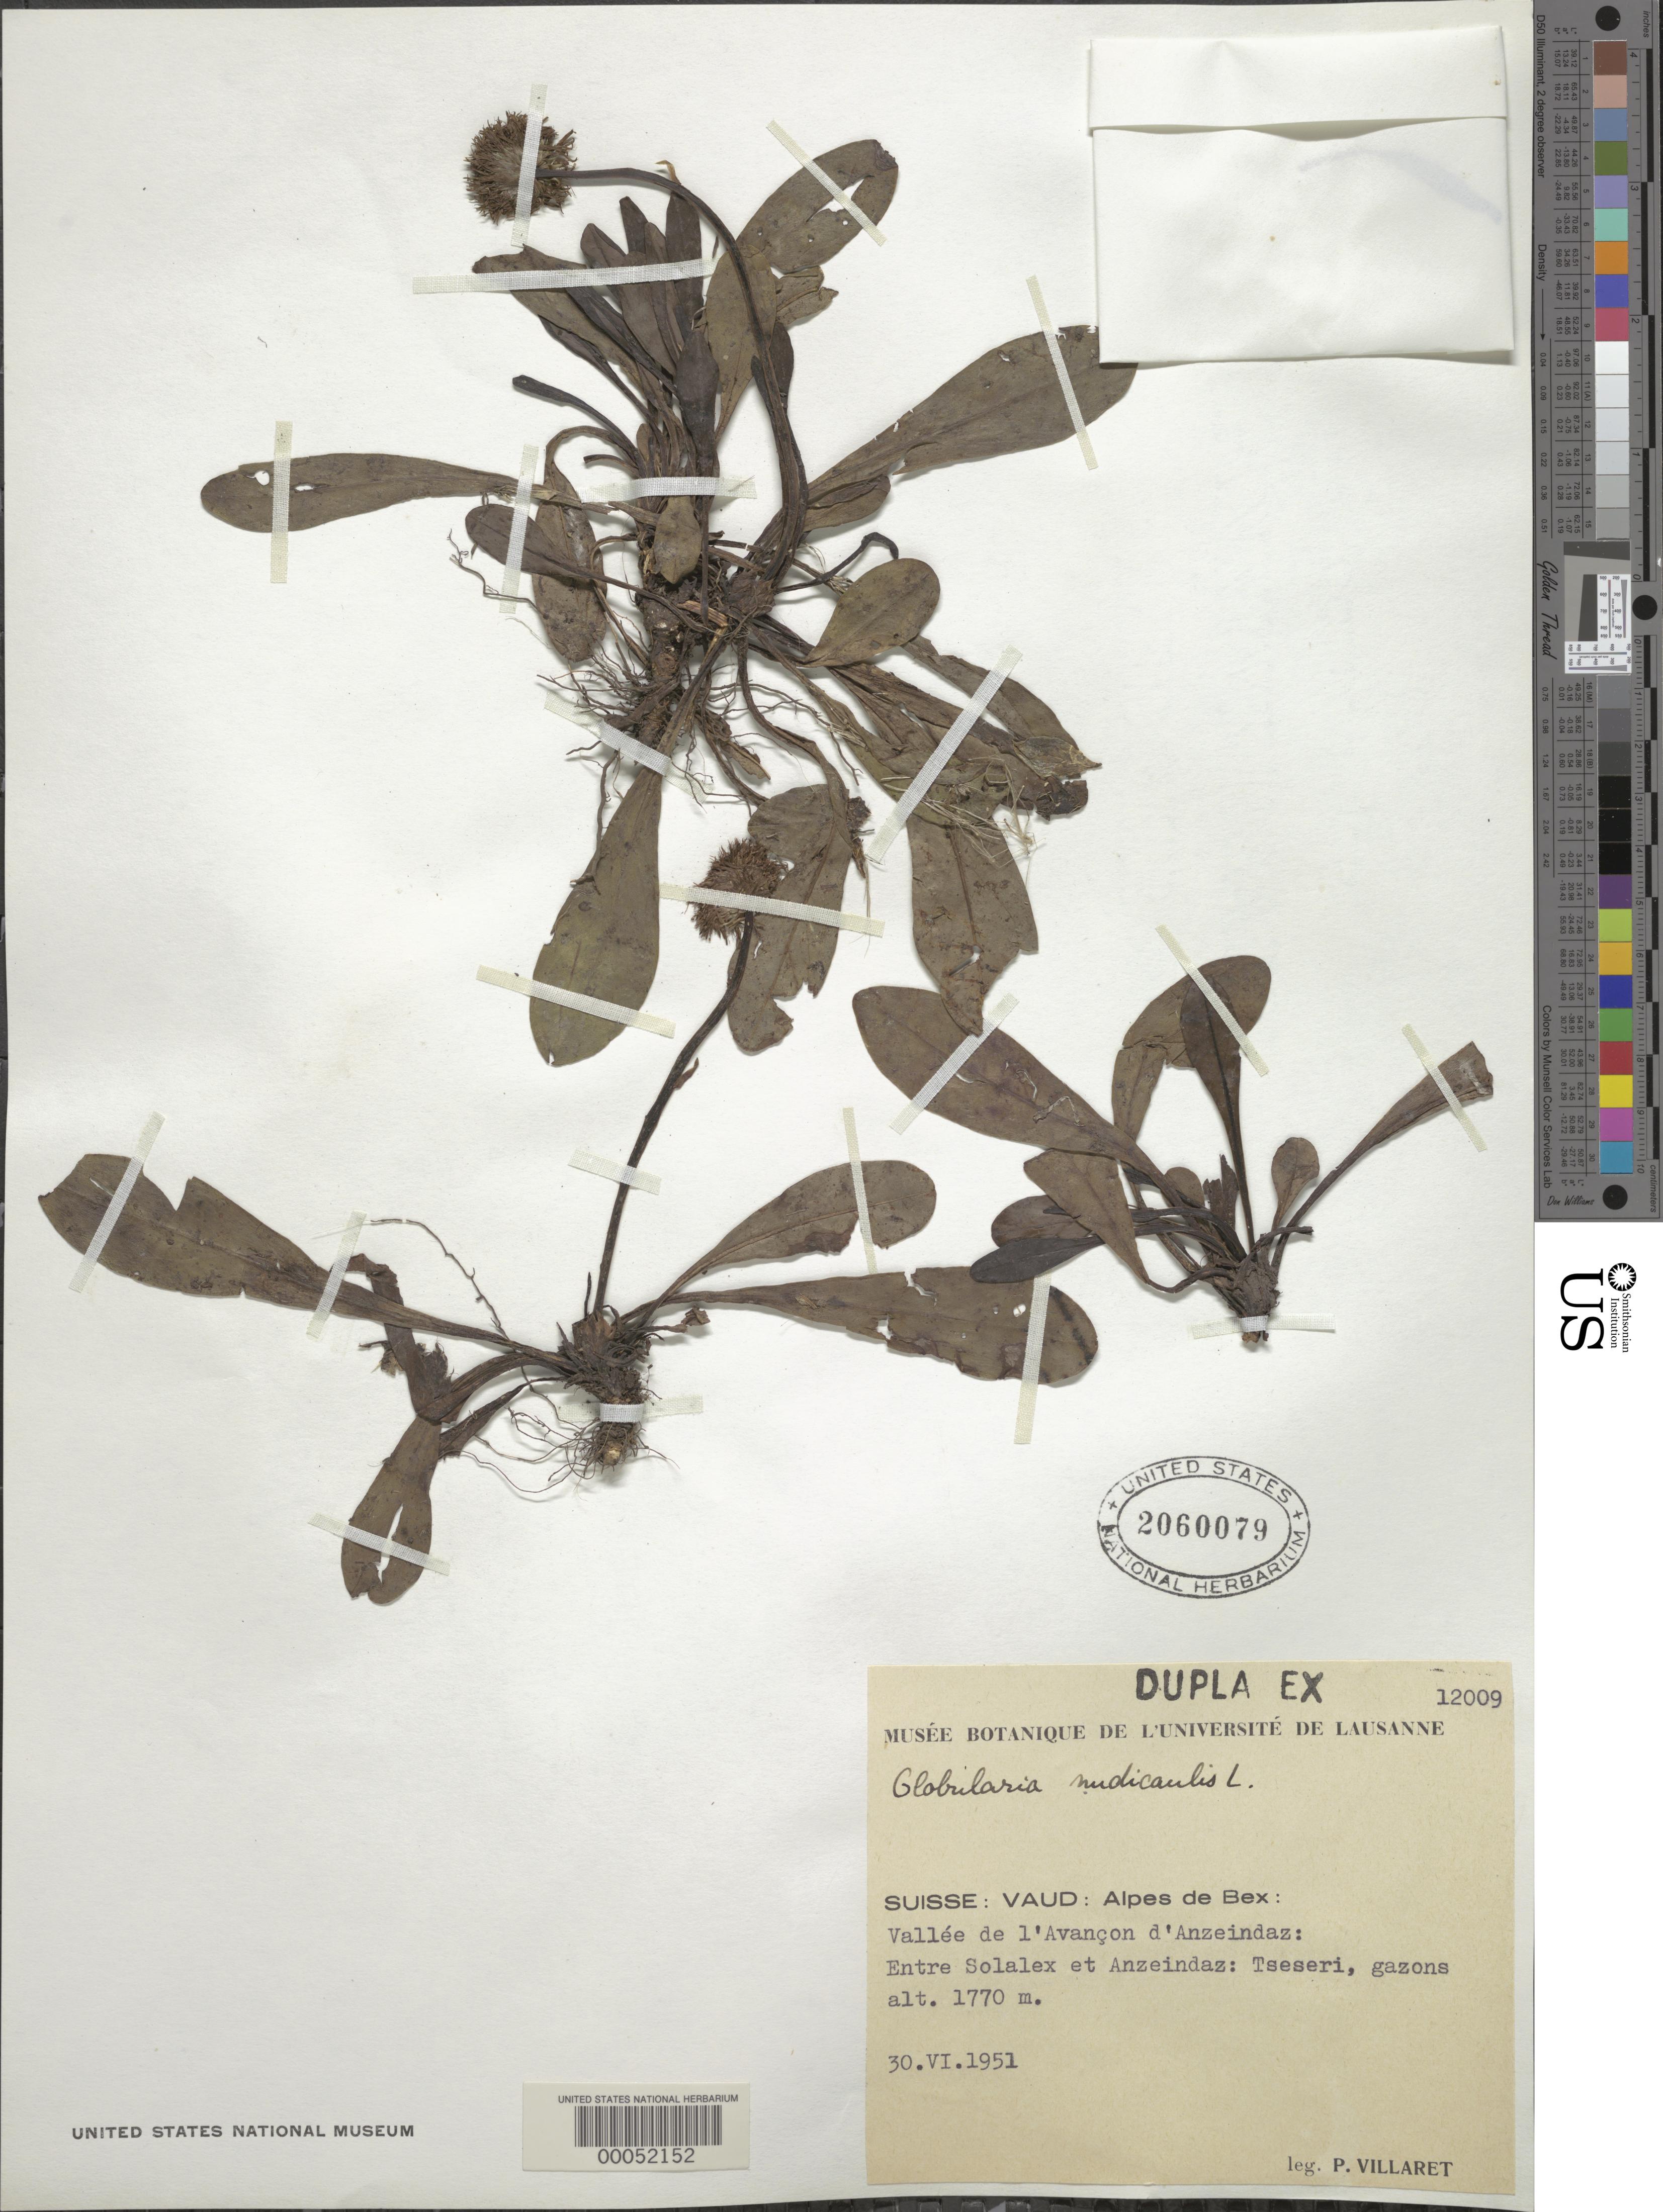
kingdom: Plantae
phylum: Tracheophyta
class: Magnoliopsida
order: Lamiales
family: Plantaginaceae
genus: Globularia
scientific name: Globularia nudicaulis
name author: L.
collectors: P. Villaret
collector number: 12009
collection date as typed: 30 Jun 1951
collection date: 1951-06-30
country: Switzerland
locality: Vallee de l'avancon d'anzeindaz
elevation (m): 1770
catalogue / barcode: US 2060079